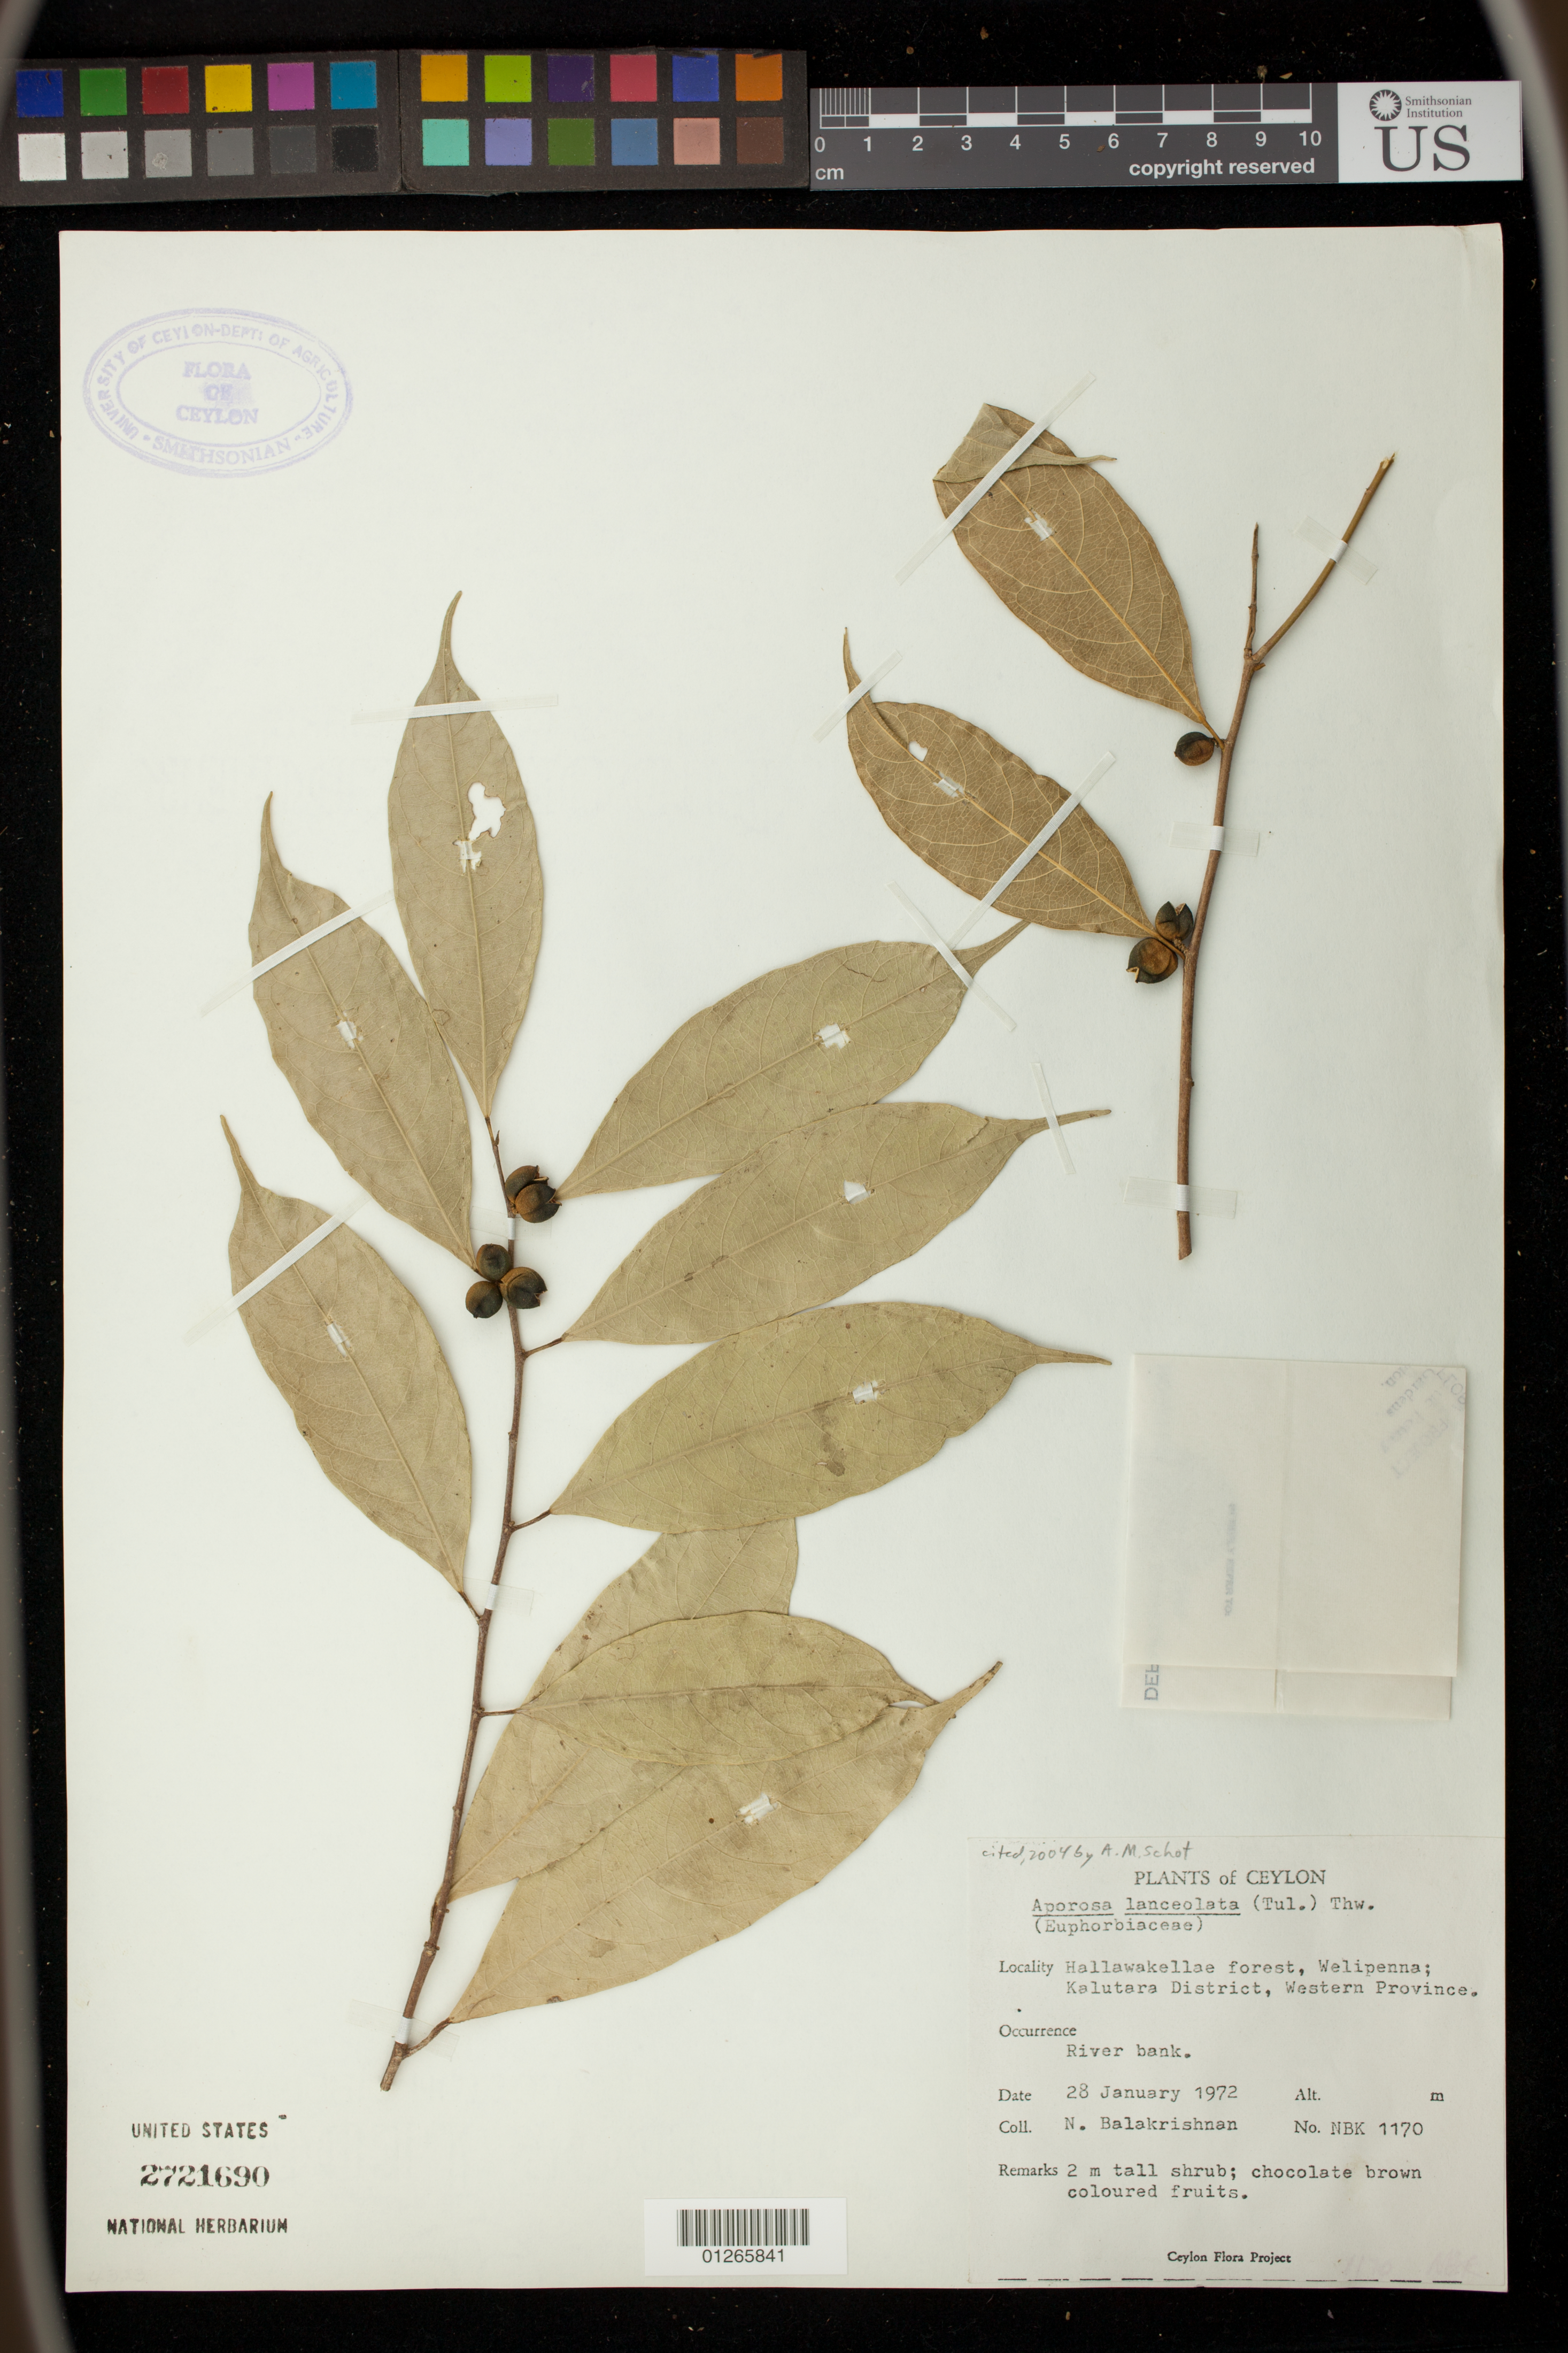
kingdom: Plantae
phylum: Tracheophyta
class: Magnoliopsida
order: Malpighiales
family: Phyllanthaceae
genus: Aporosa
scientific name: Aporosa lanceolata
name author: Müll. Arg.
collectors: N. Balakrishnan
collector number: NBK 1170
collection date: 1972-01-28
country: Sri Lanka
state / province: Western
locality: Hallawakellae forest, Welipenna: Kalutara District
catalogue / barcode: US 2721690